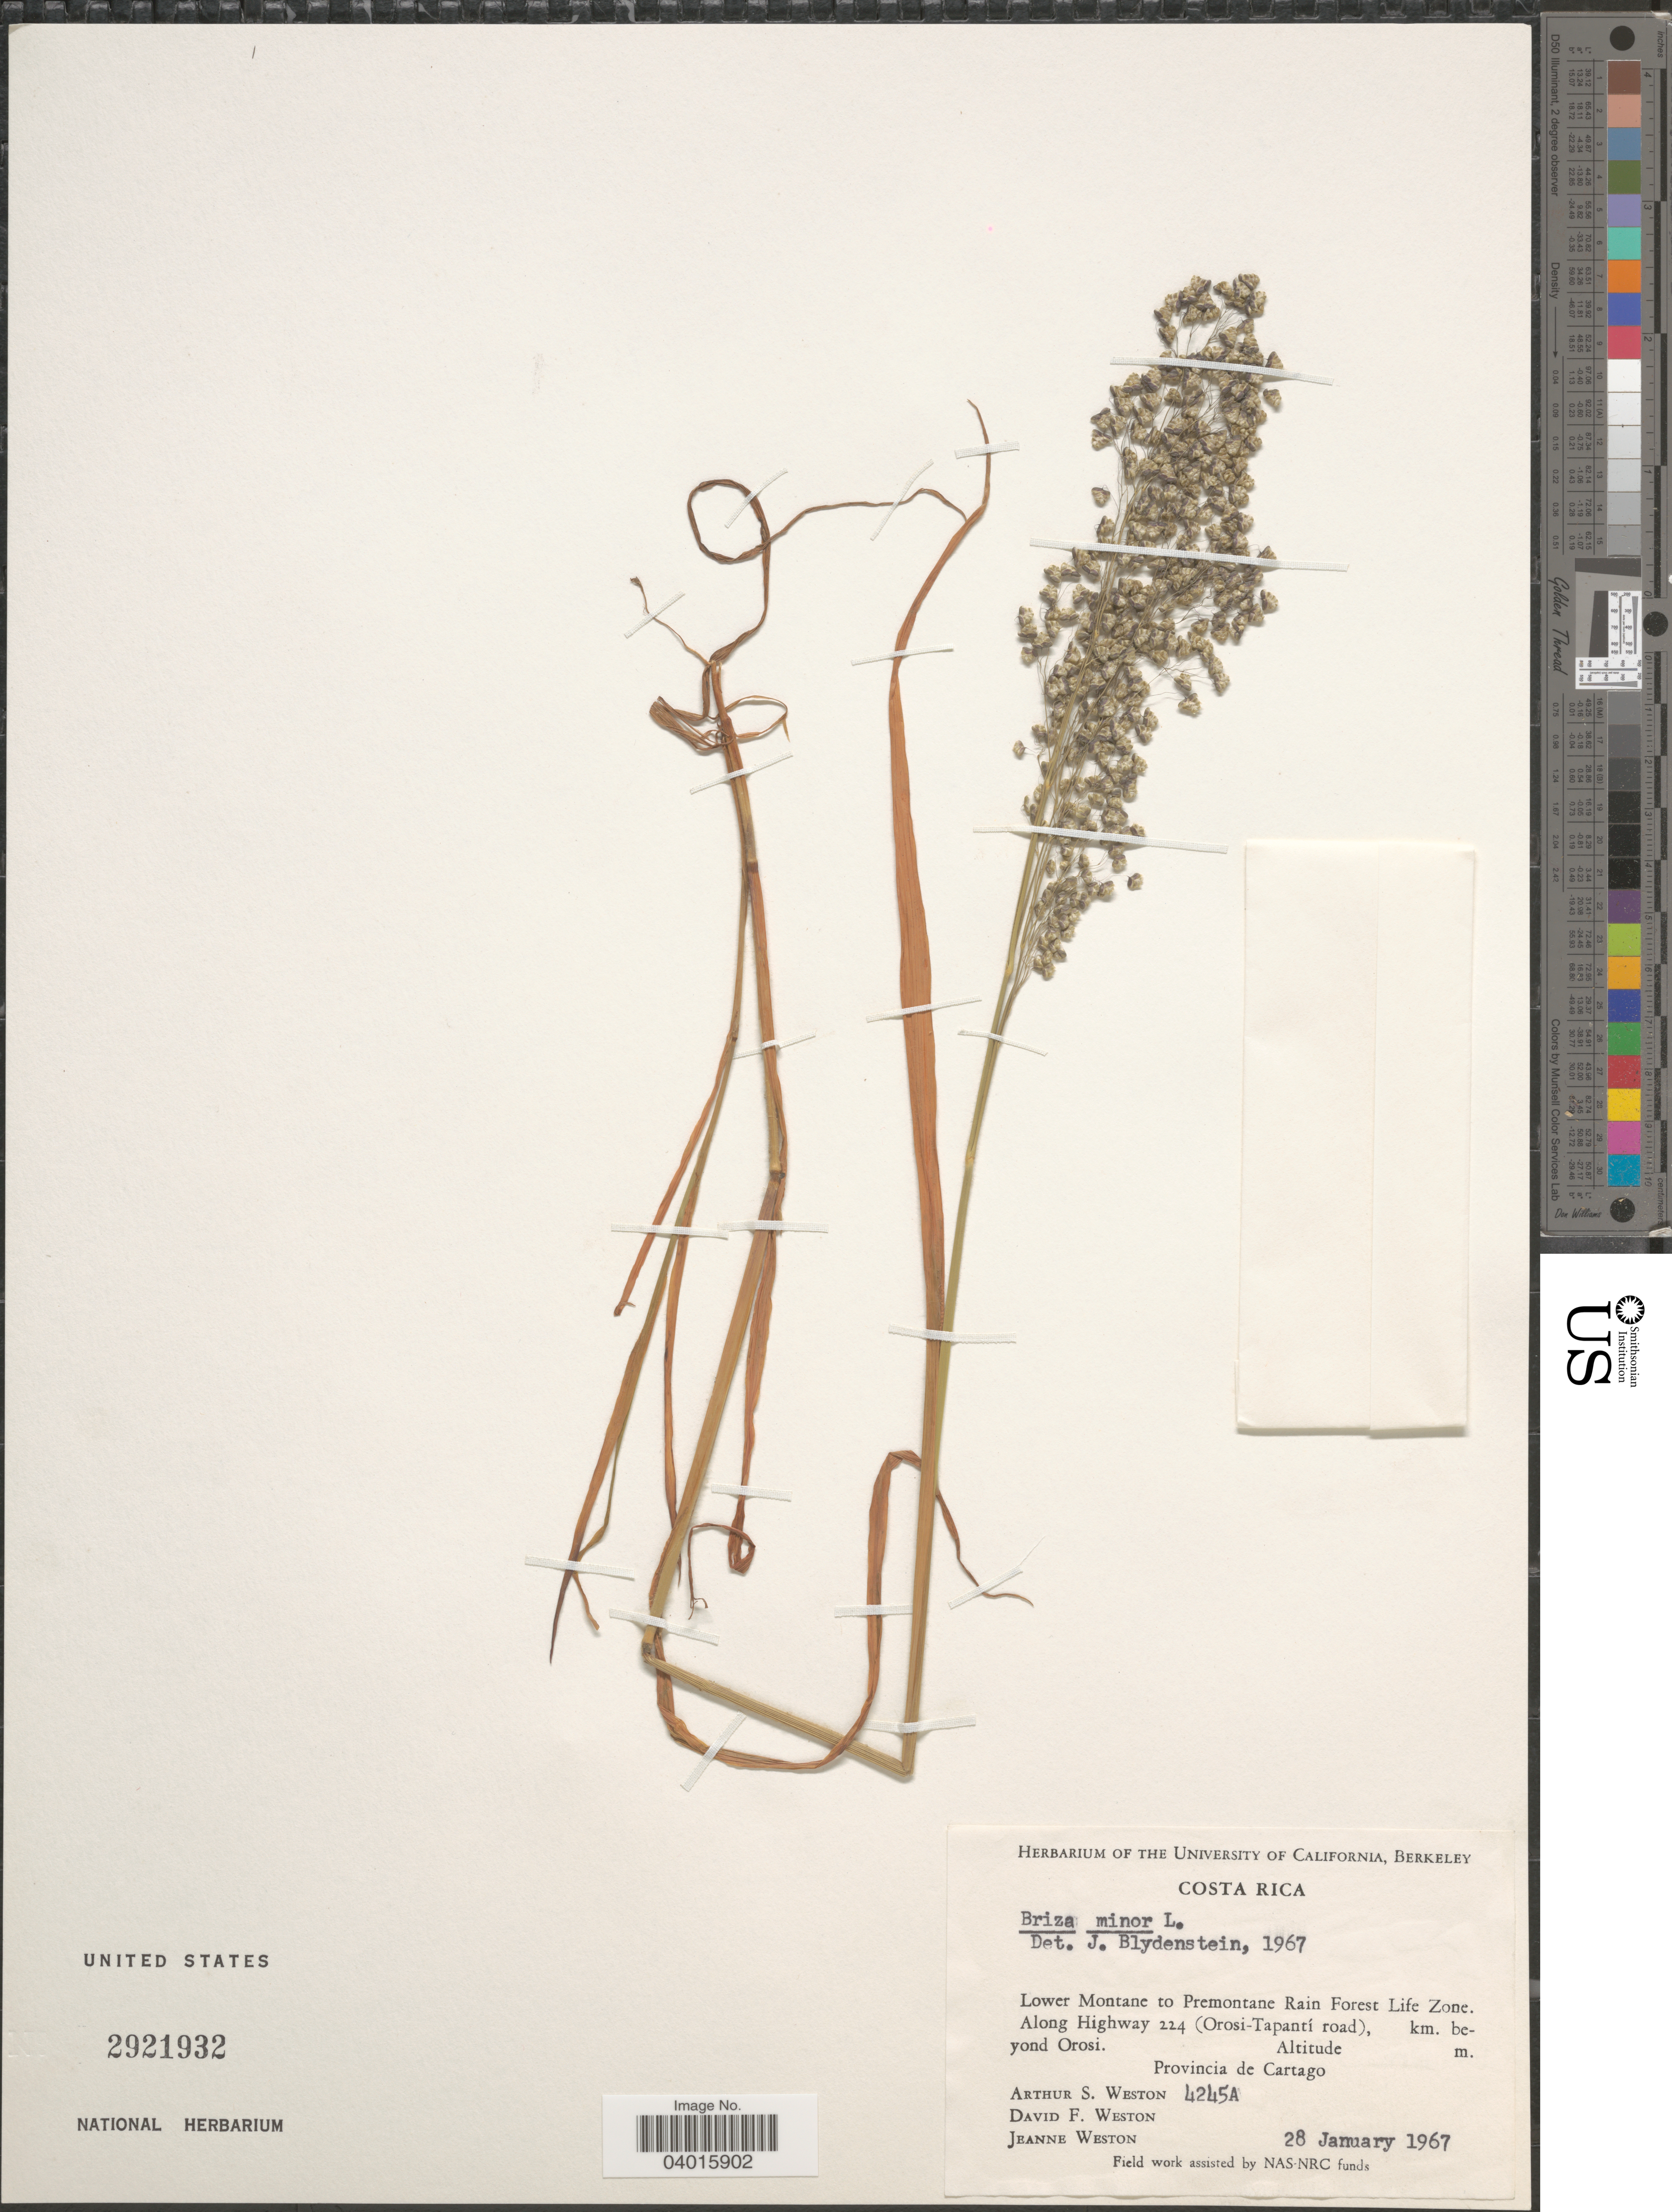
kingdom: Plantae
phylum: Tracheophyta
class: Liliopsida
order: Poales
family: Poaceae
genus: Briza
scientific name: Briza minor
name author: L.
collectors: A. Weston, D. Weston & J. Weston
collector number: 4245A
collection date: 1967-01-28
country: Costa Rica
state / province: Cartago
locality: Lower Montane to Premontane Rain Forest Life Zone. Along Highway 224 (Orosi-Tapantí road), km. beyond Orosi.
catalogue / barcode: US 2921932